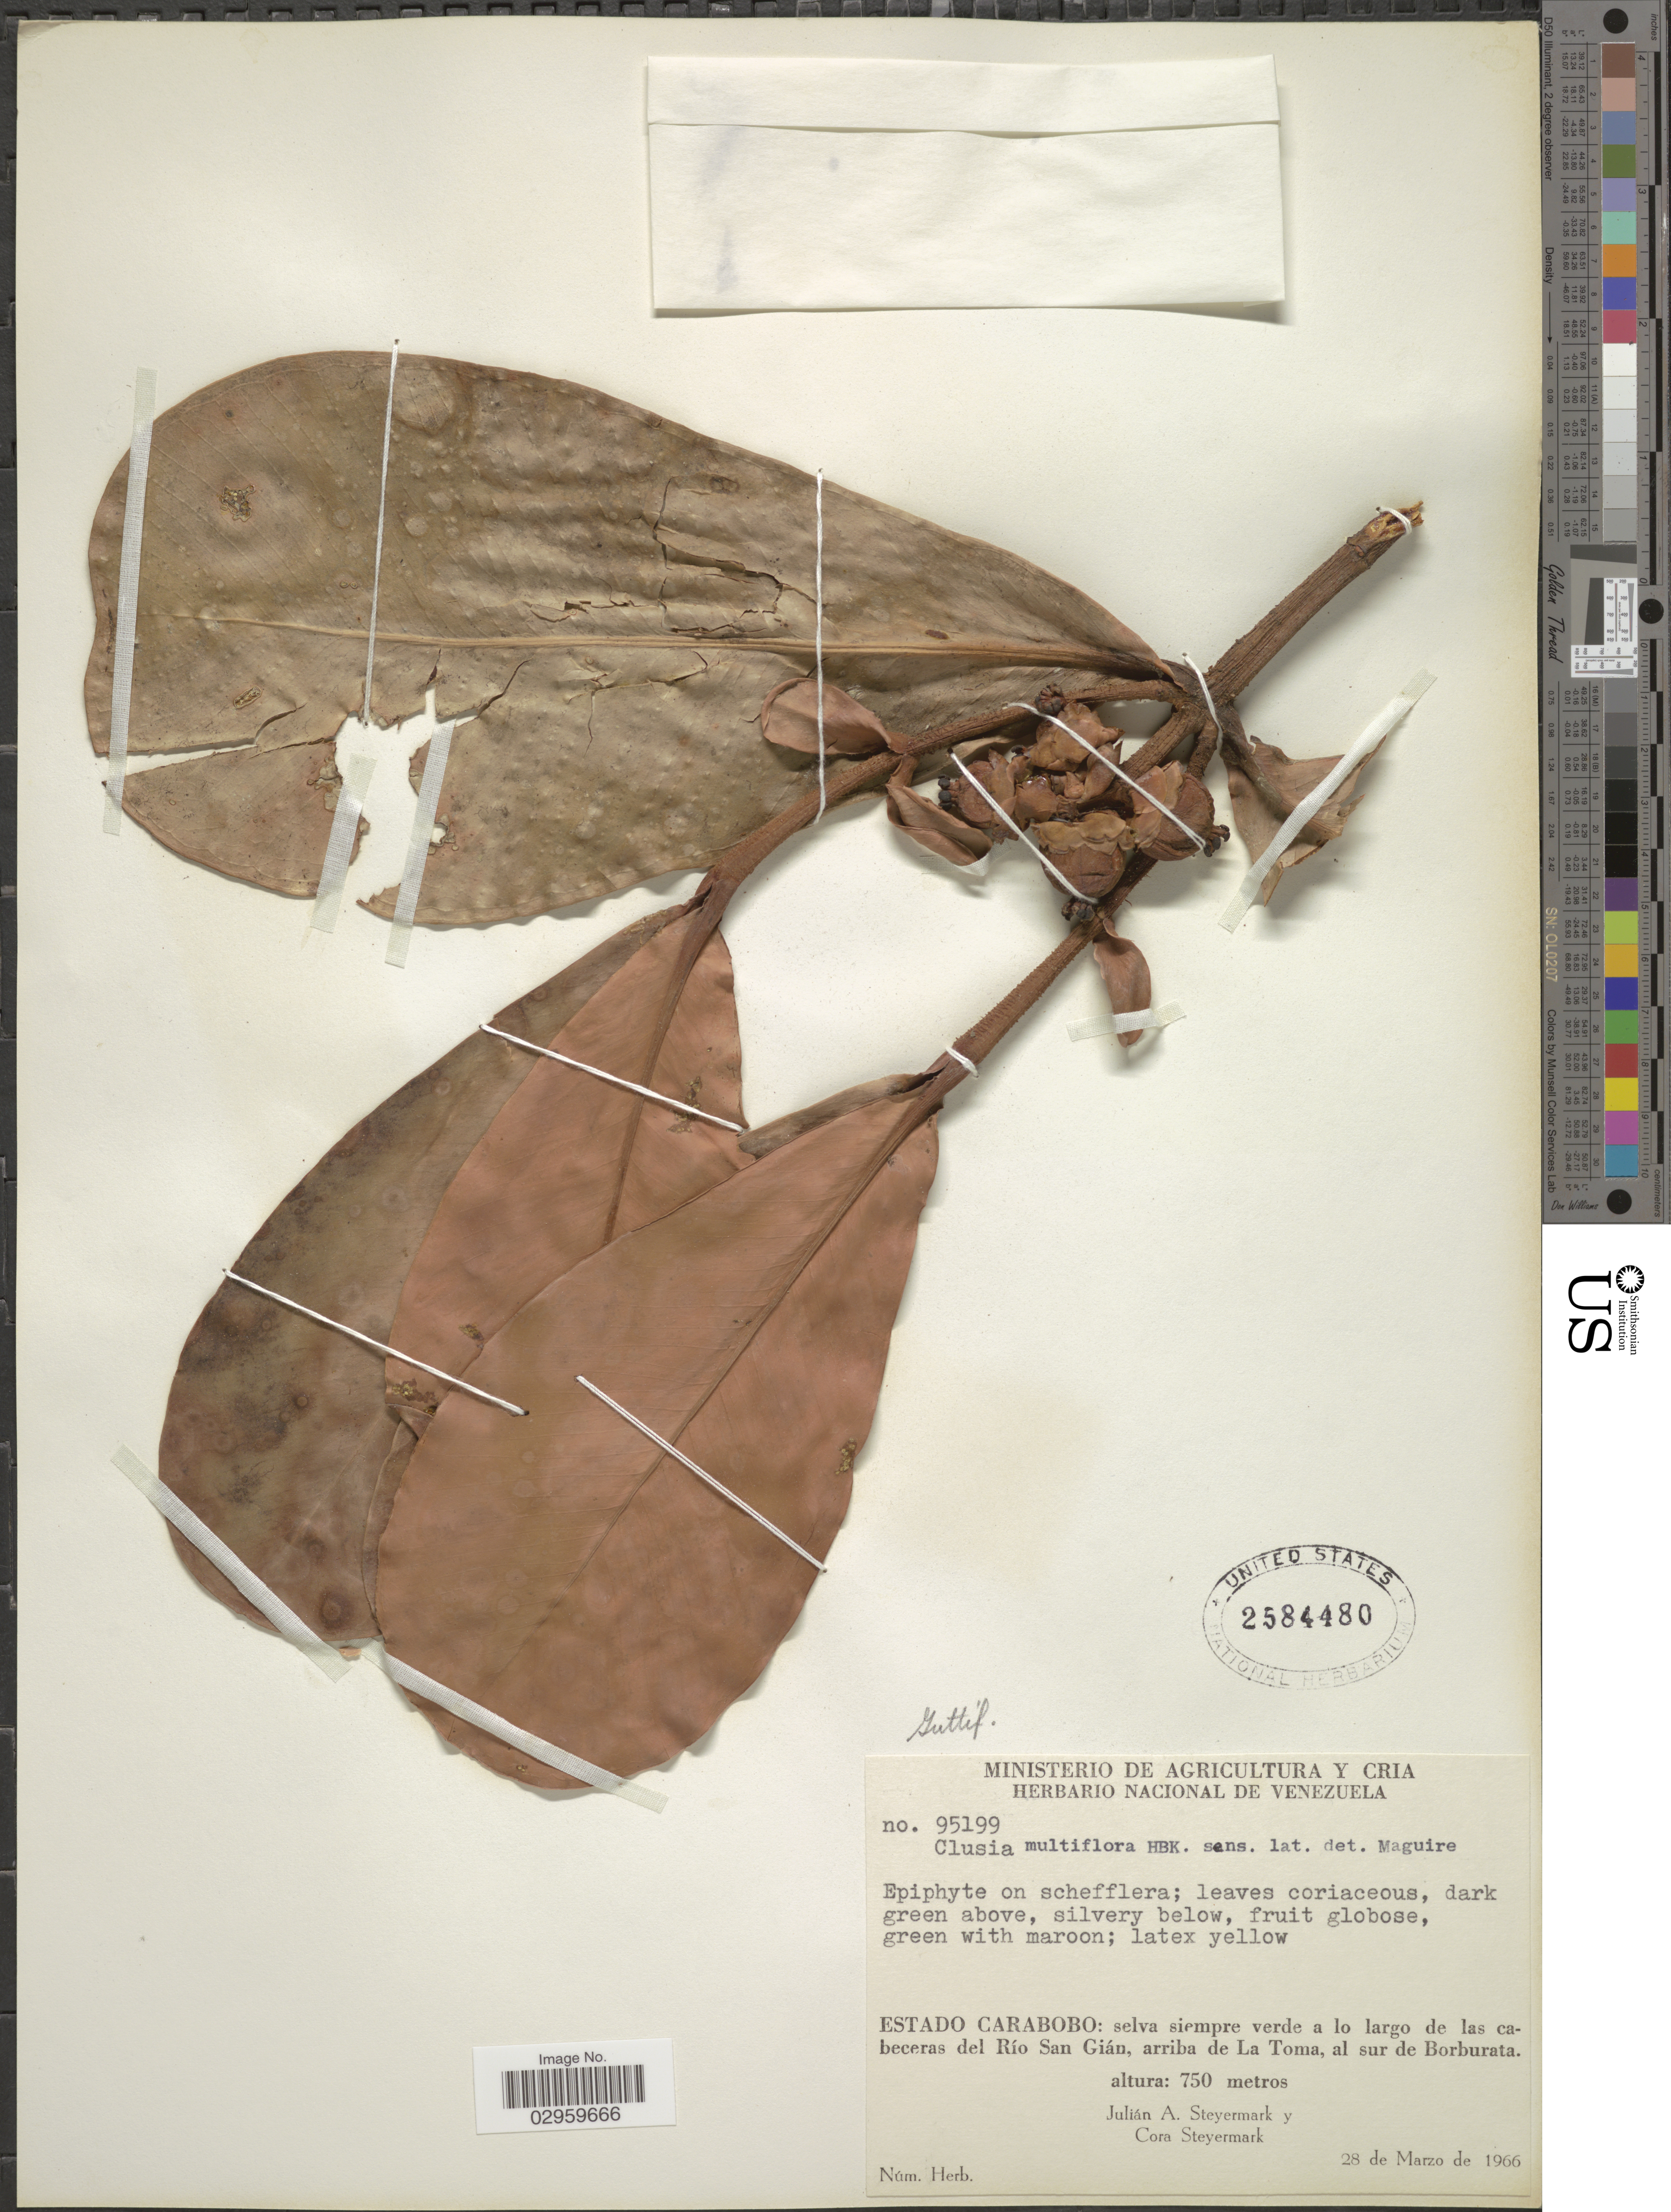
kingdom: Plantae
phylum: Tracheophyta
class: Magnoliopsida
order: Malpighiales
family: Clusiaceae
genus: Clusia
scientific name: Clusia multiflora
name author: Kunth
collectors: J. Steyermark & C. Steyermark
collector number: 95199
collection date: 1966-03-28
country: Venezuela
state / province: Carabobo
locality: Selva siempre verde a lo largo de las cabeceras del Río San Gián, arriba de La Toma, al sur de Borburata.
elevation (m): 750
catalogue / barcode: US 2584480